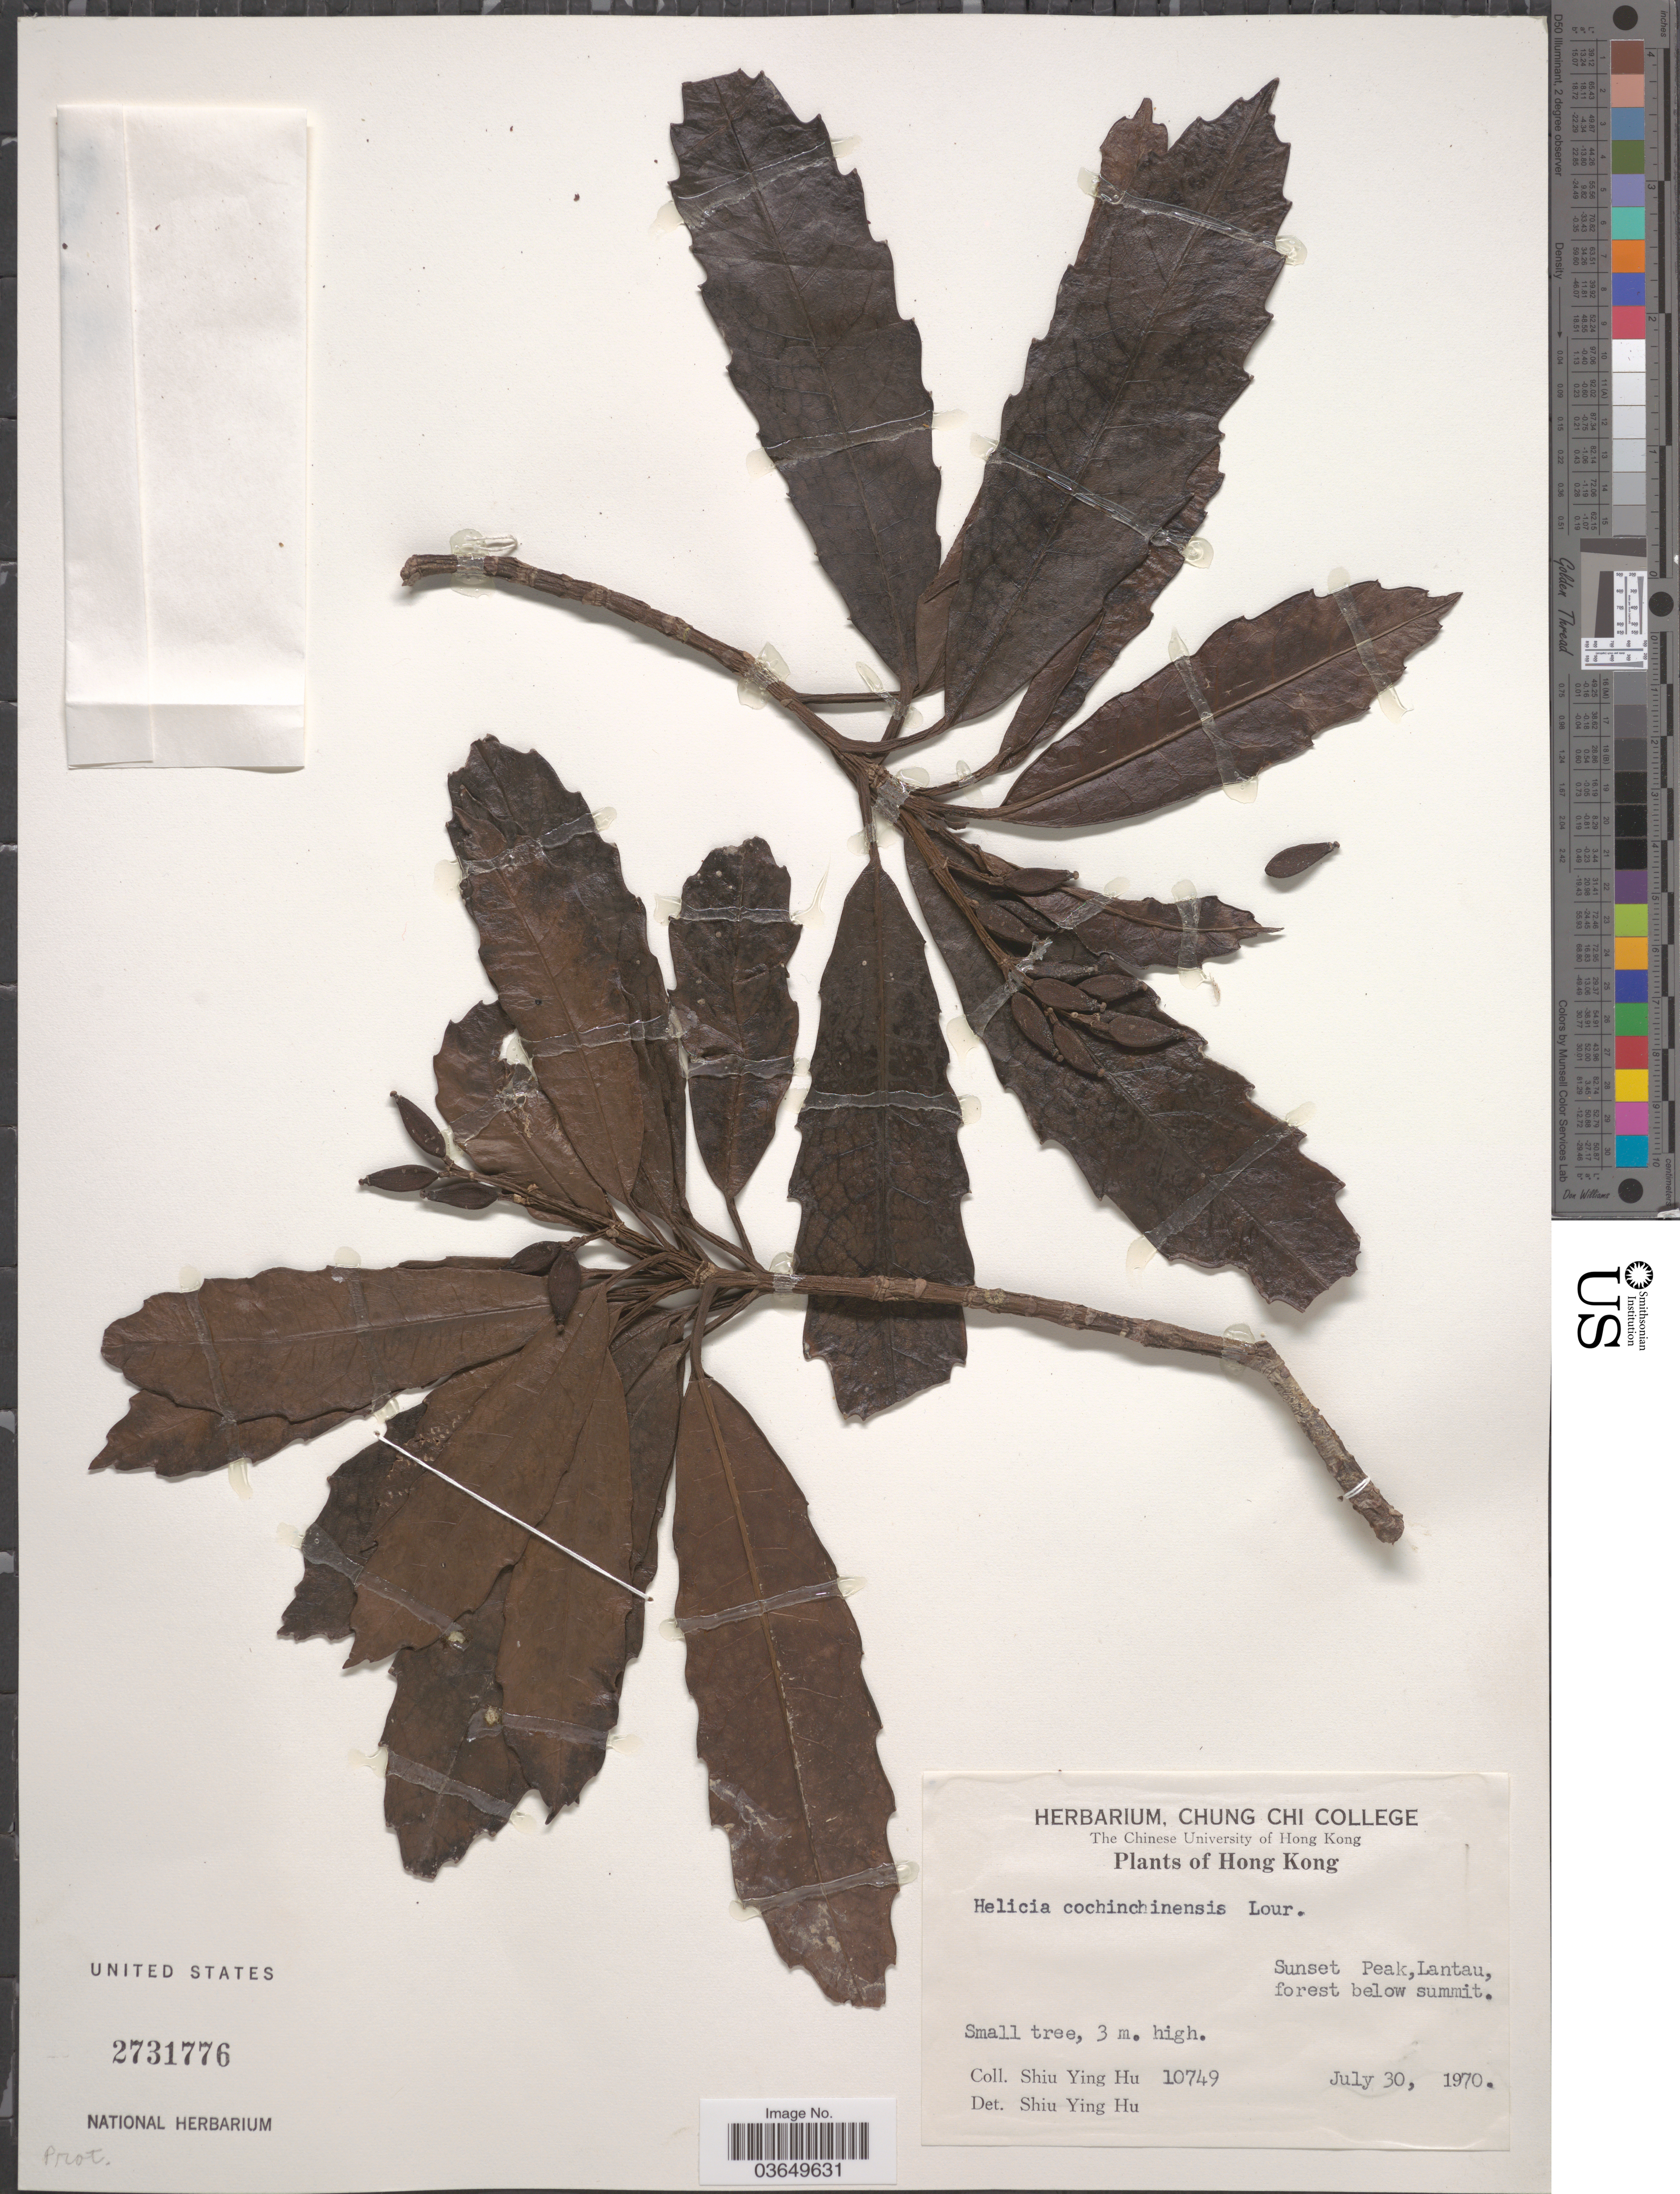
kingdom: Plantae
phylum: Tracheophyta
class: Magnoliopsida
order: Proteales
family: Proteaceae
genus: Helicia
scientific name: Helicia cochinchinensis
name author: Lour.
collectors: S. Y. Hu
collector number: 10749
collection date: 1970-07-30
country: China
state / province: Hong Kong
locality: Sunset Peak, Lantau, forest below summit.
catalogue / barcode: US 2731776